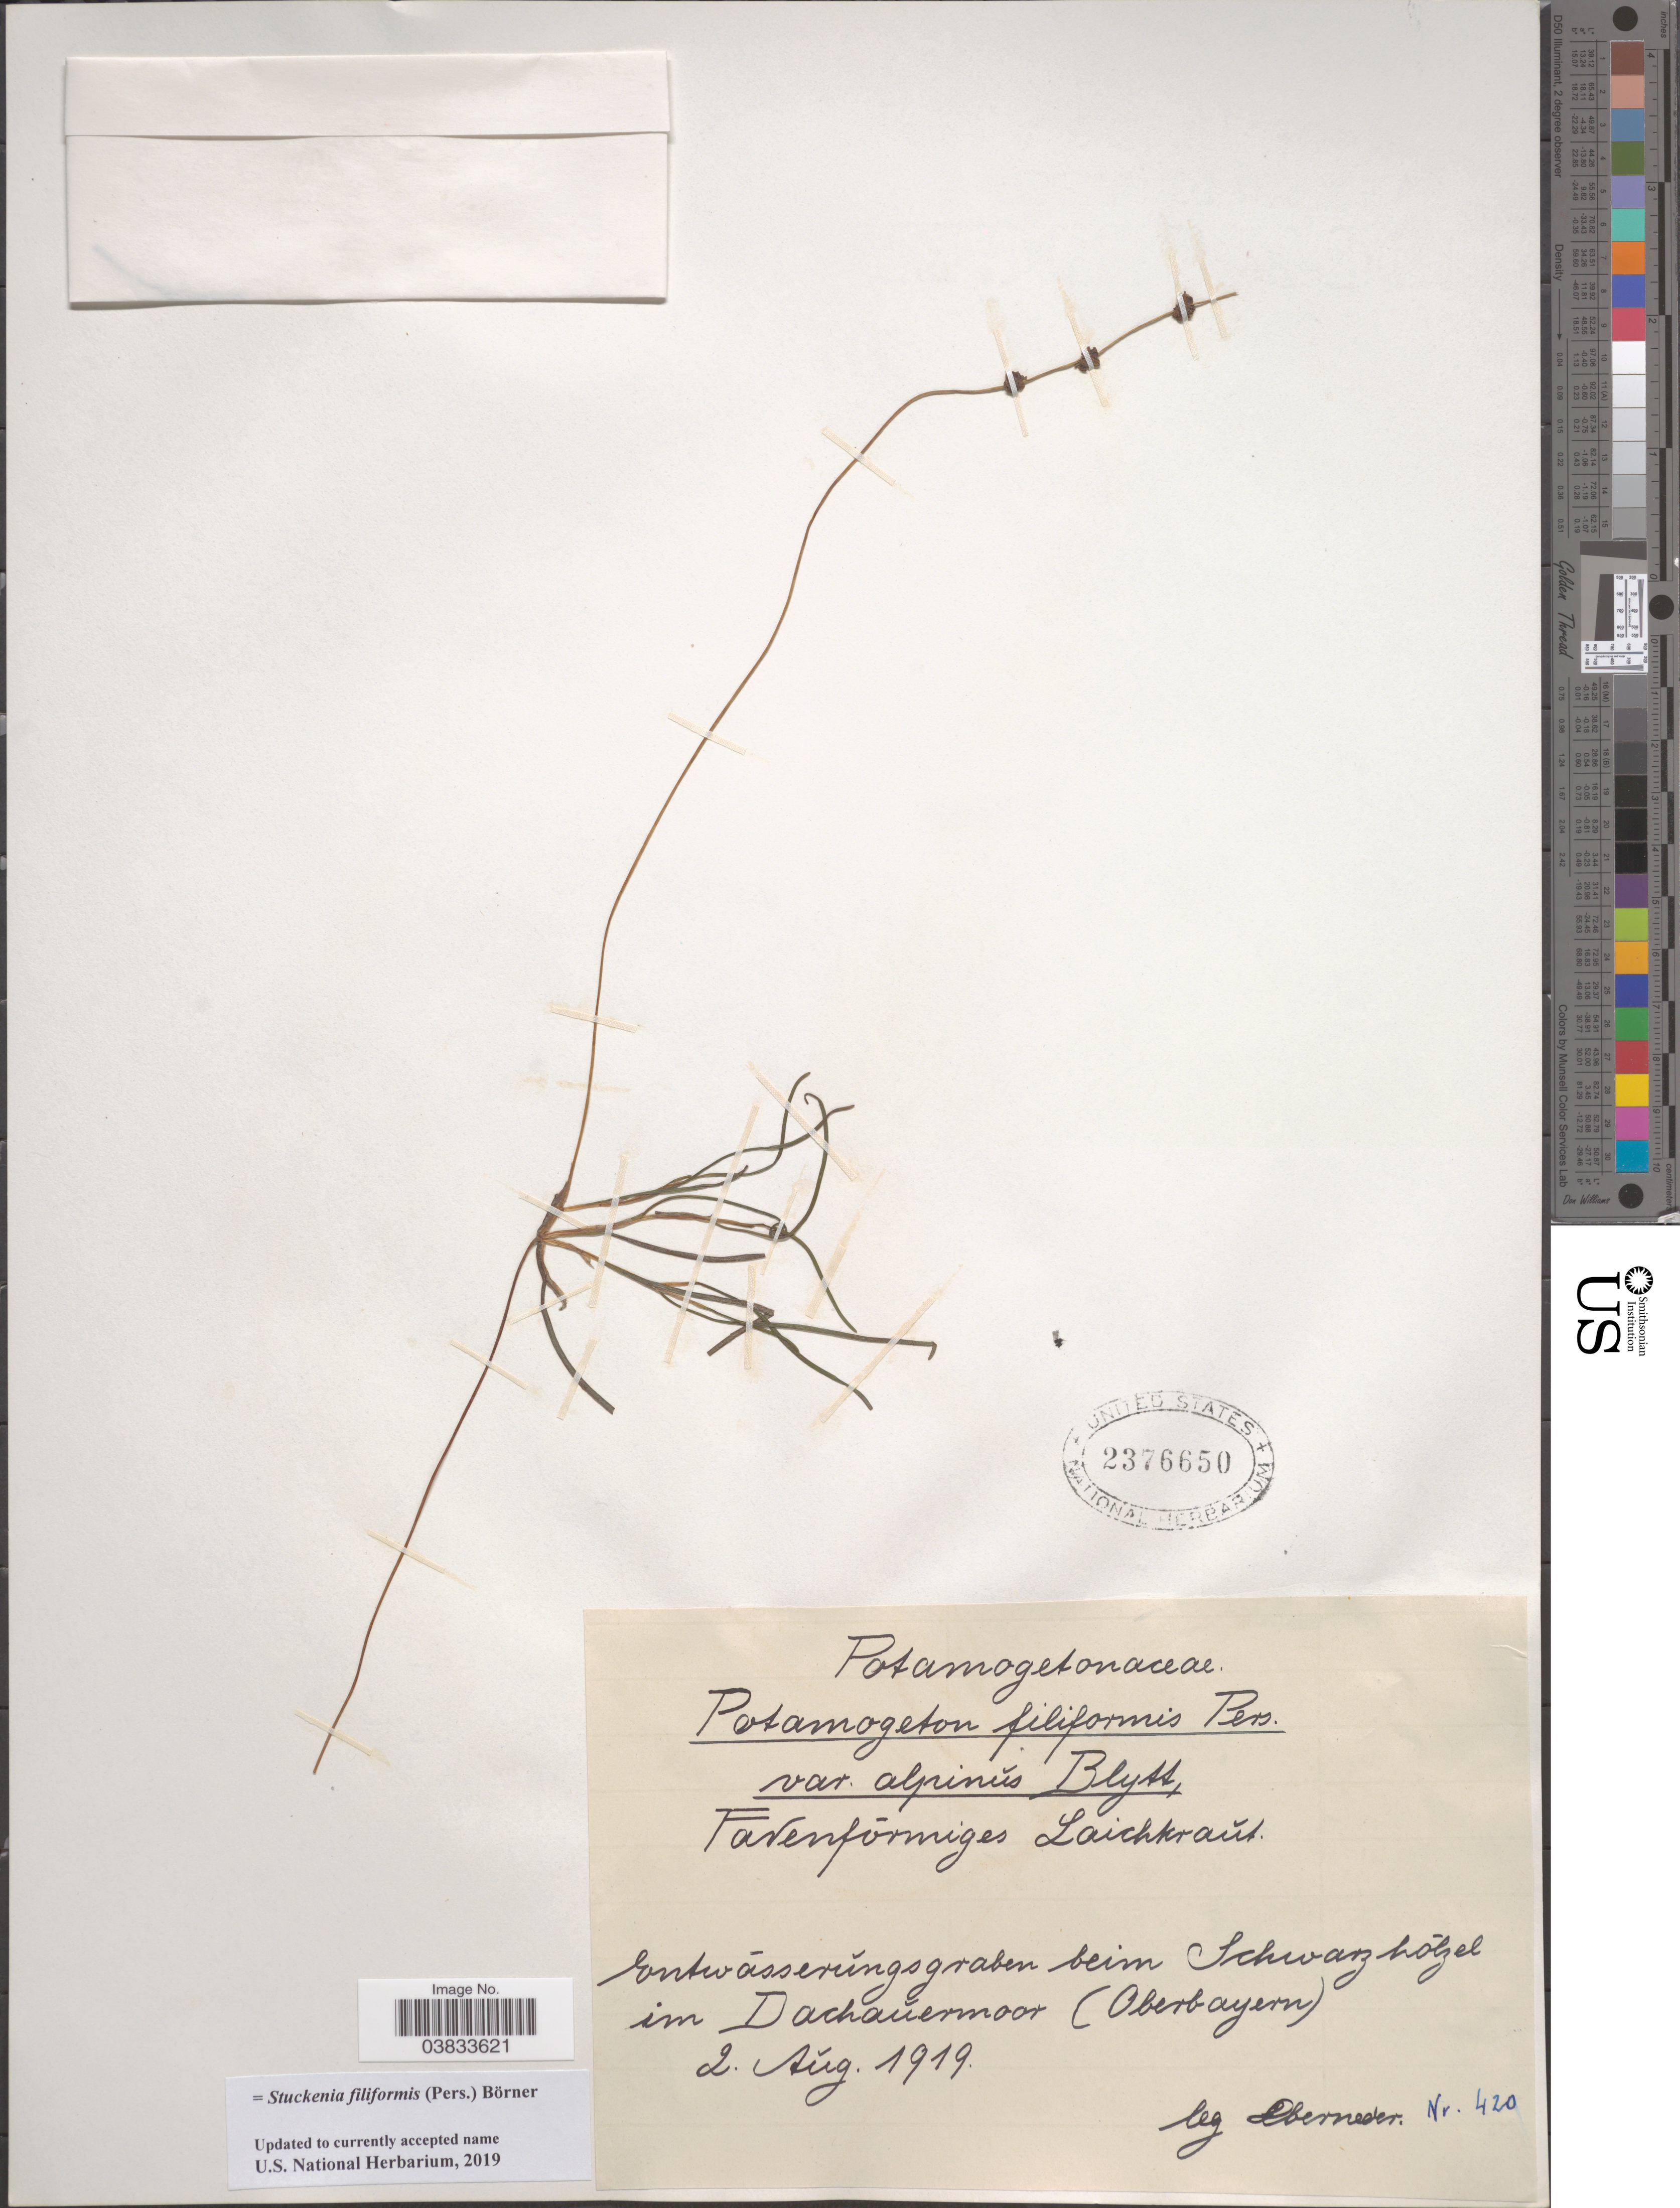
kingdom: Plantae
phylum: Tracheophyta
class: Liliopsida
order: Alismatales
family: Potamogetonaceae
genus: Stuckenia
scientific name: Stuckenia filiformis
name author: (Pers.) Börner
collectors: -. Oberneder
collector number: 420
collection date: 1919-08-02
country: Germany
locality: Entwásserúngsgraben beim Schwarz hotzel im Dachaúermoor (Oberbayern).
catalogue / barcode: US 2376650